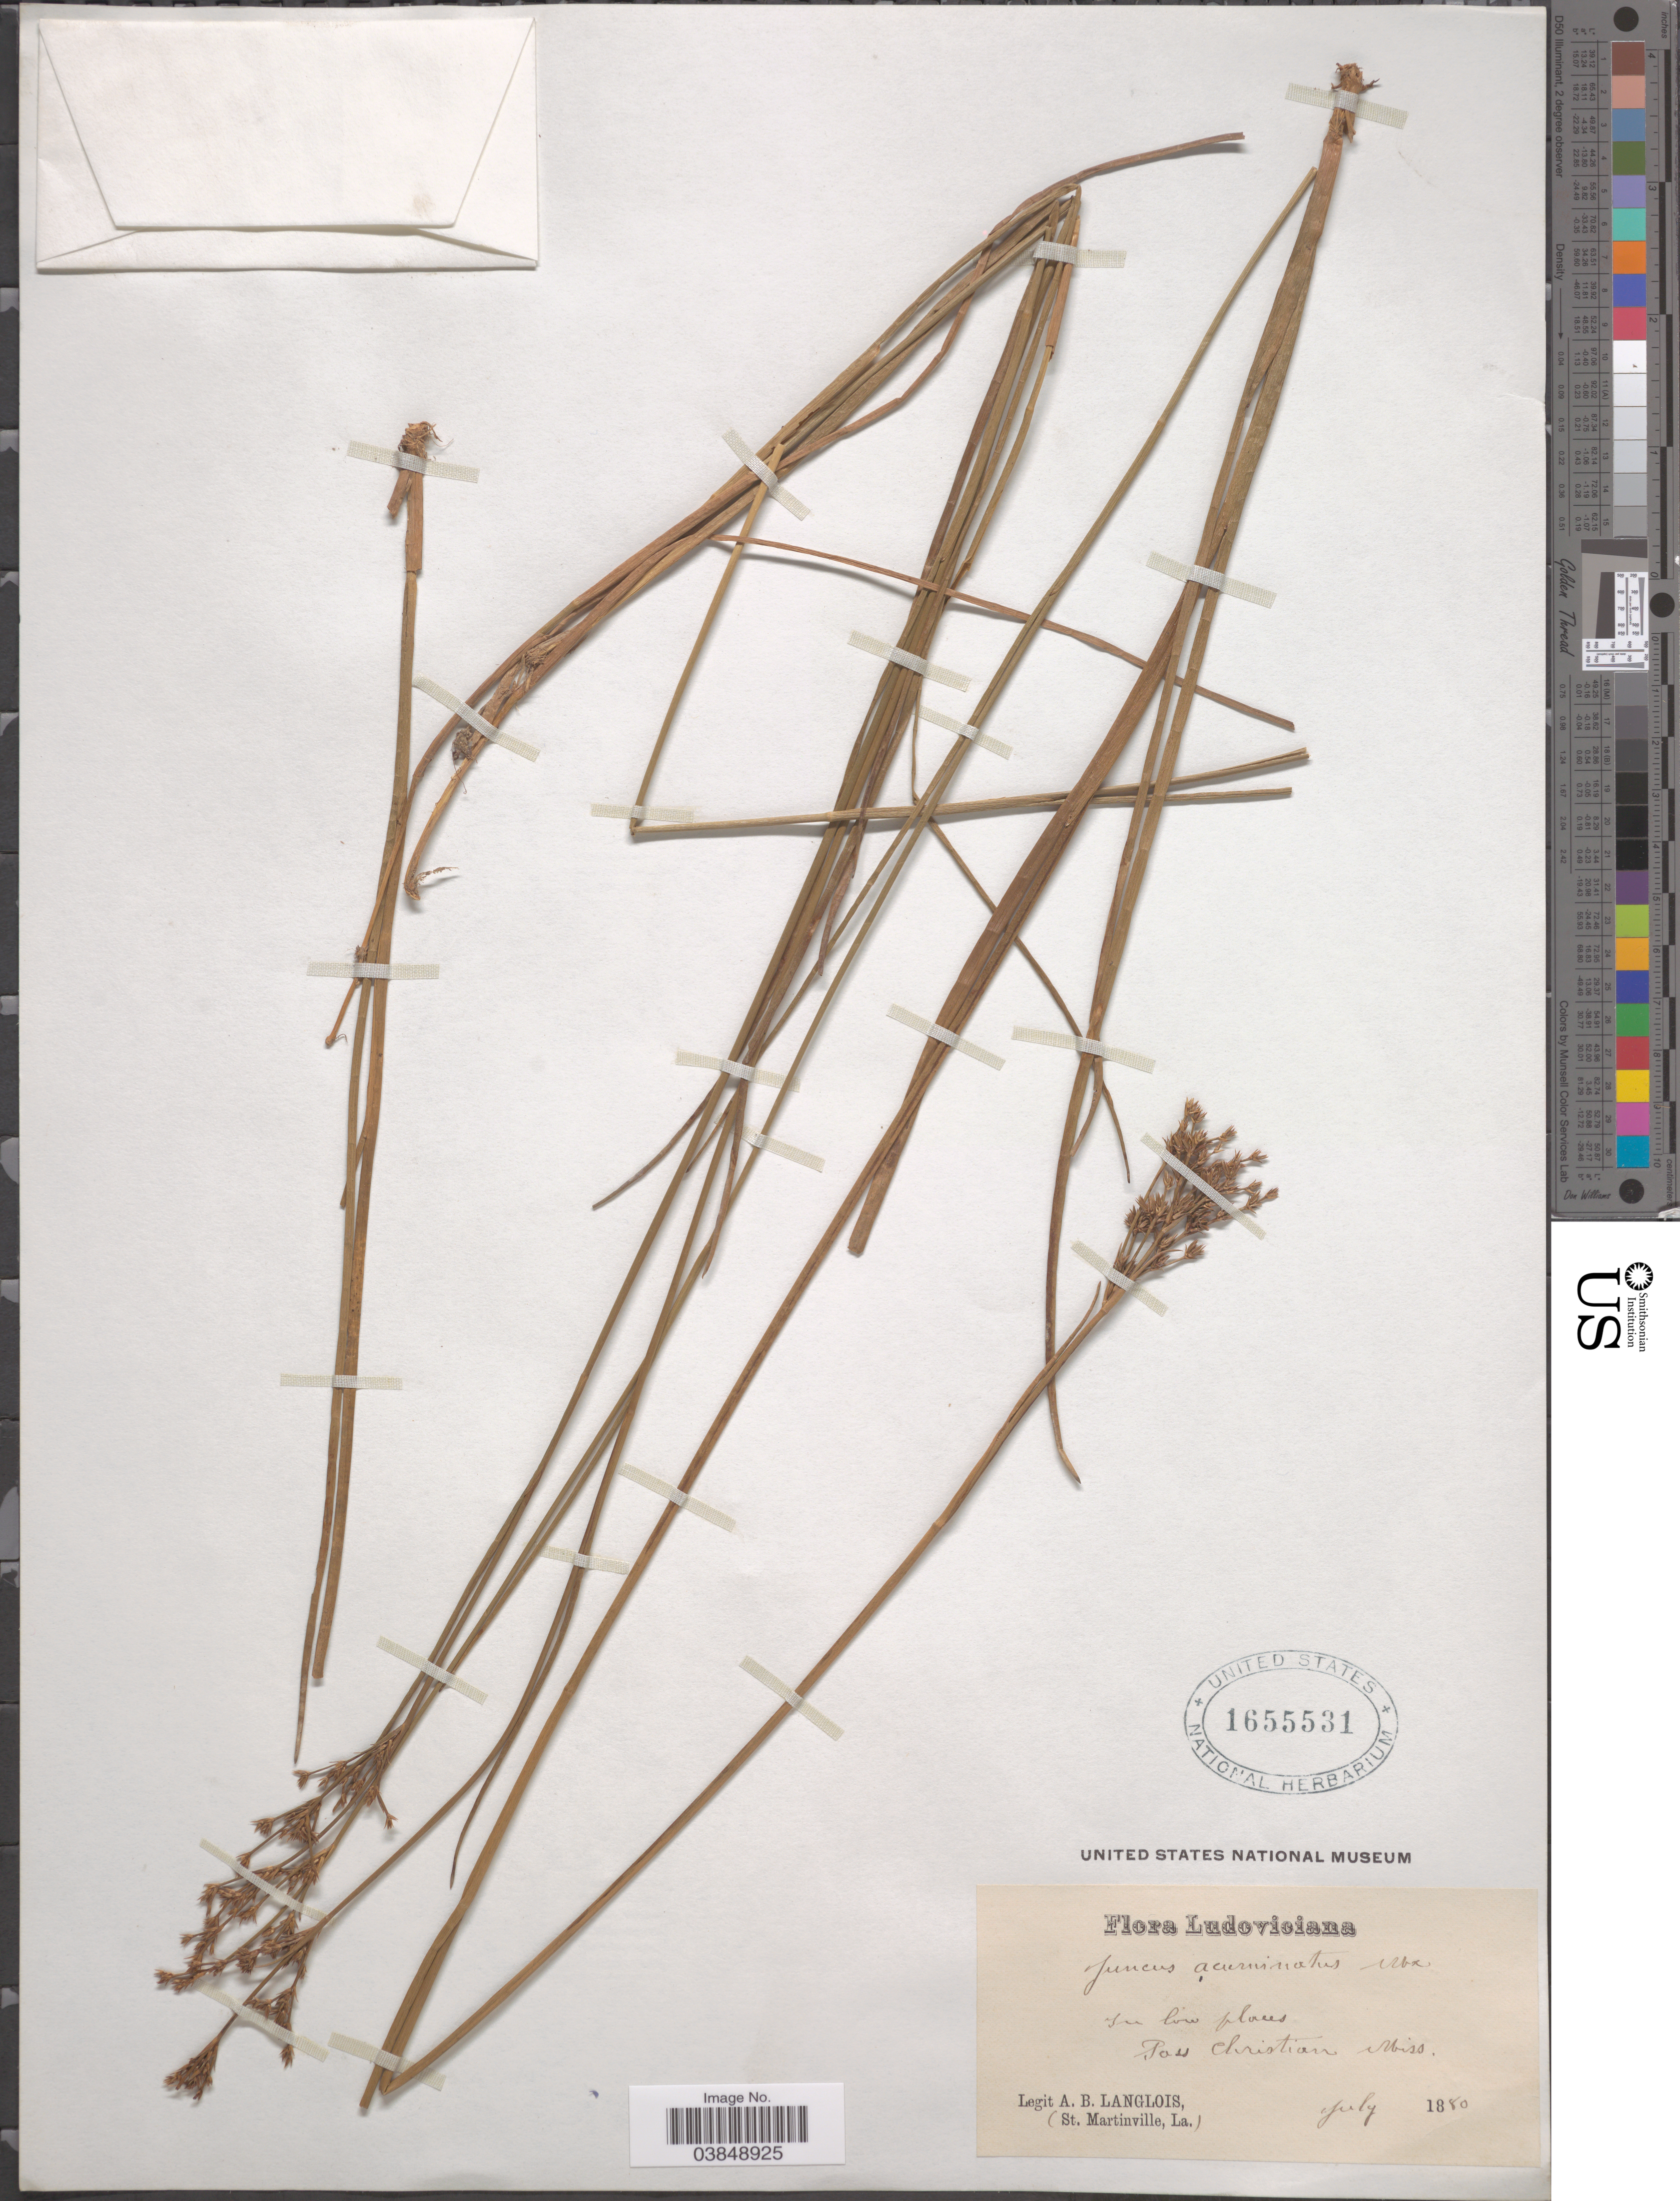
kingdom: Plantae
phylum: Tracheophyta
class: Liliopsida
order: Poales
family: Juncaceae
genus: Juncus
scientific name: Juncus acuminatus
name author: Michx.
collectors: A. Langlois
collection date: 1880-07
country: United States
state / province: Mississippi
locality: Pass Christian.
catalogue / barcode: US 1655531